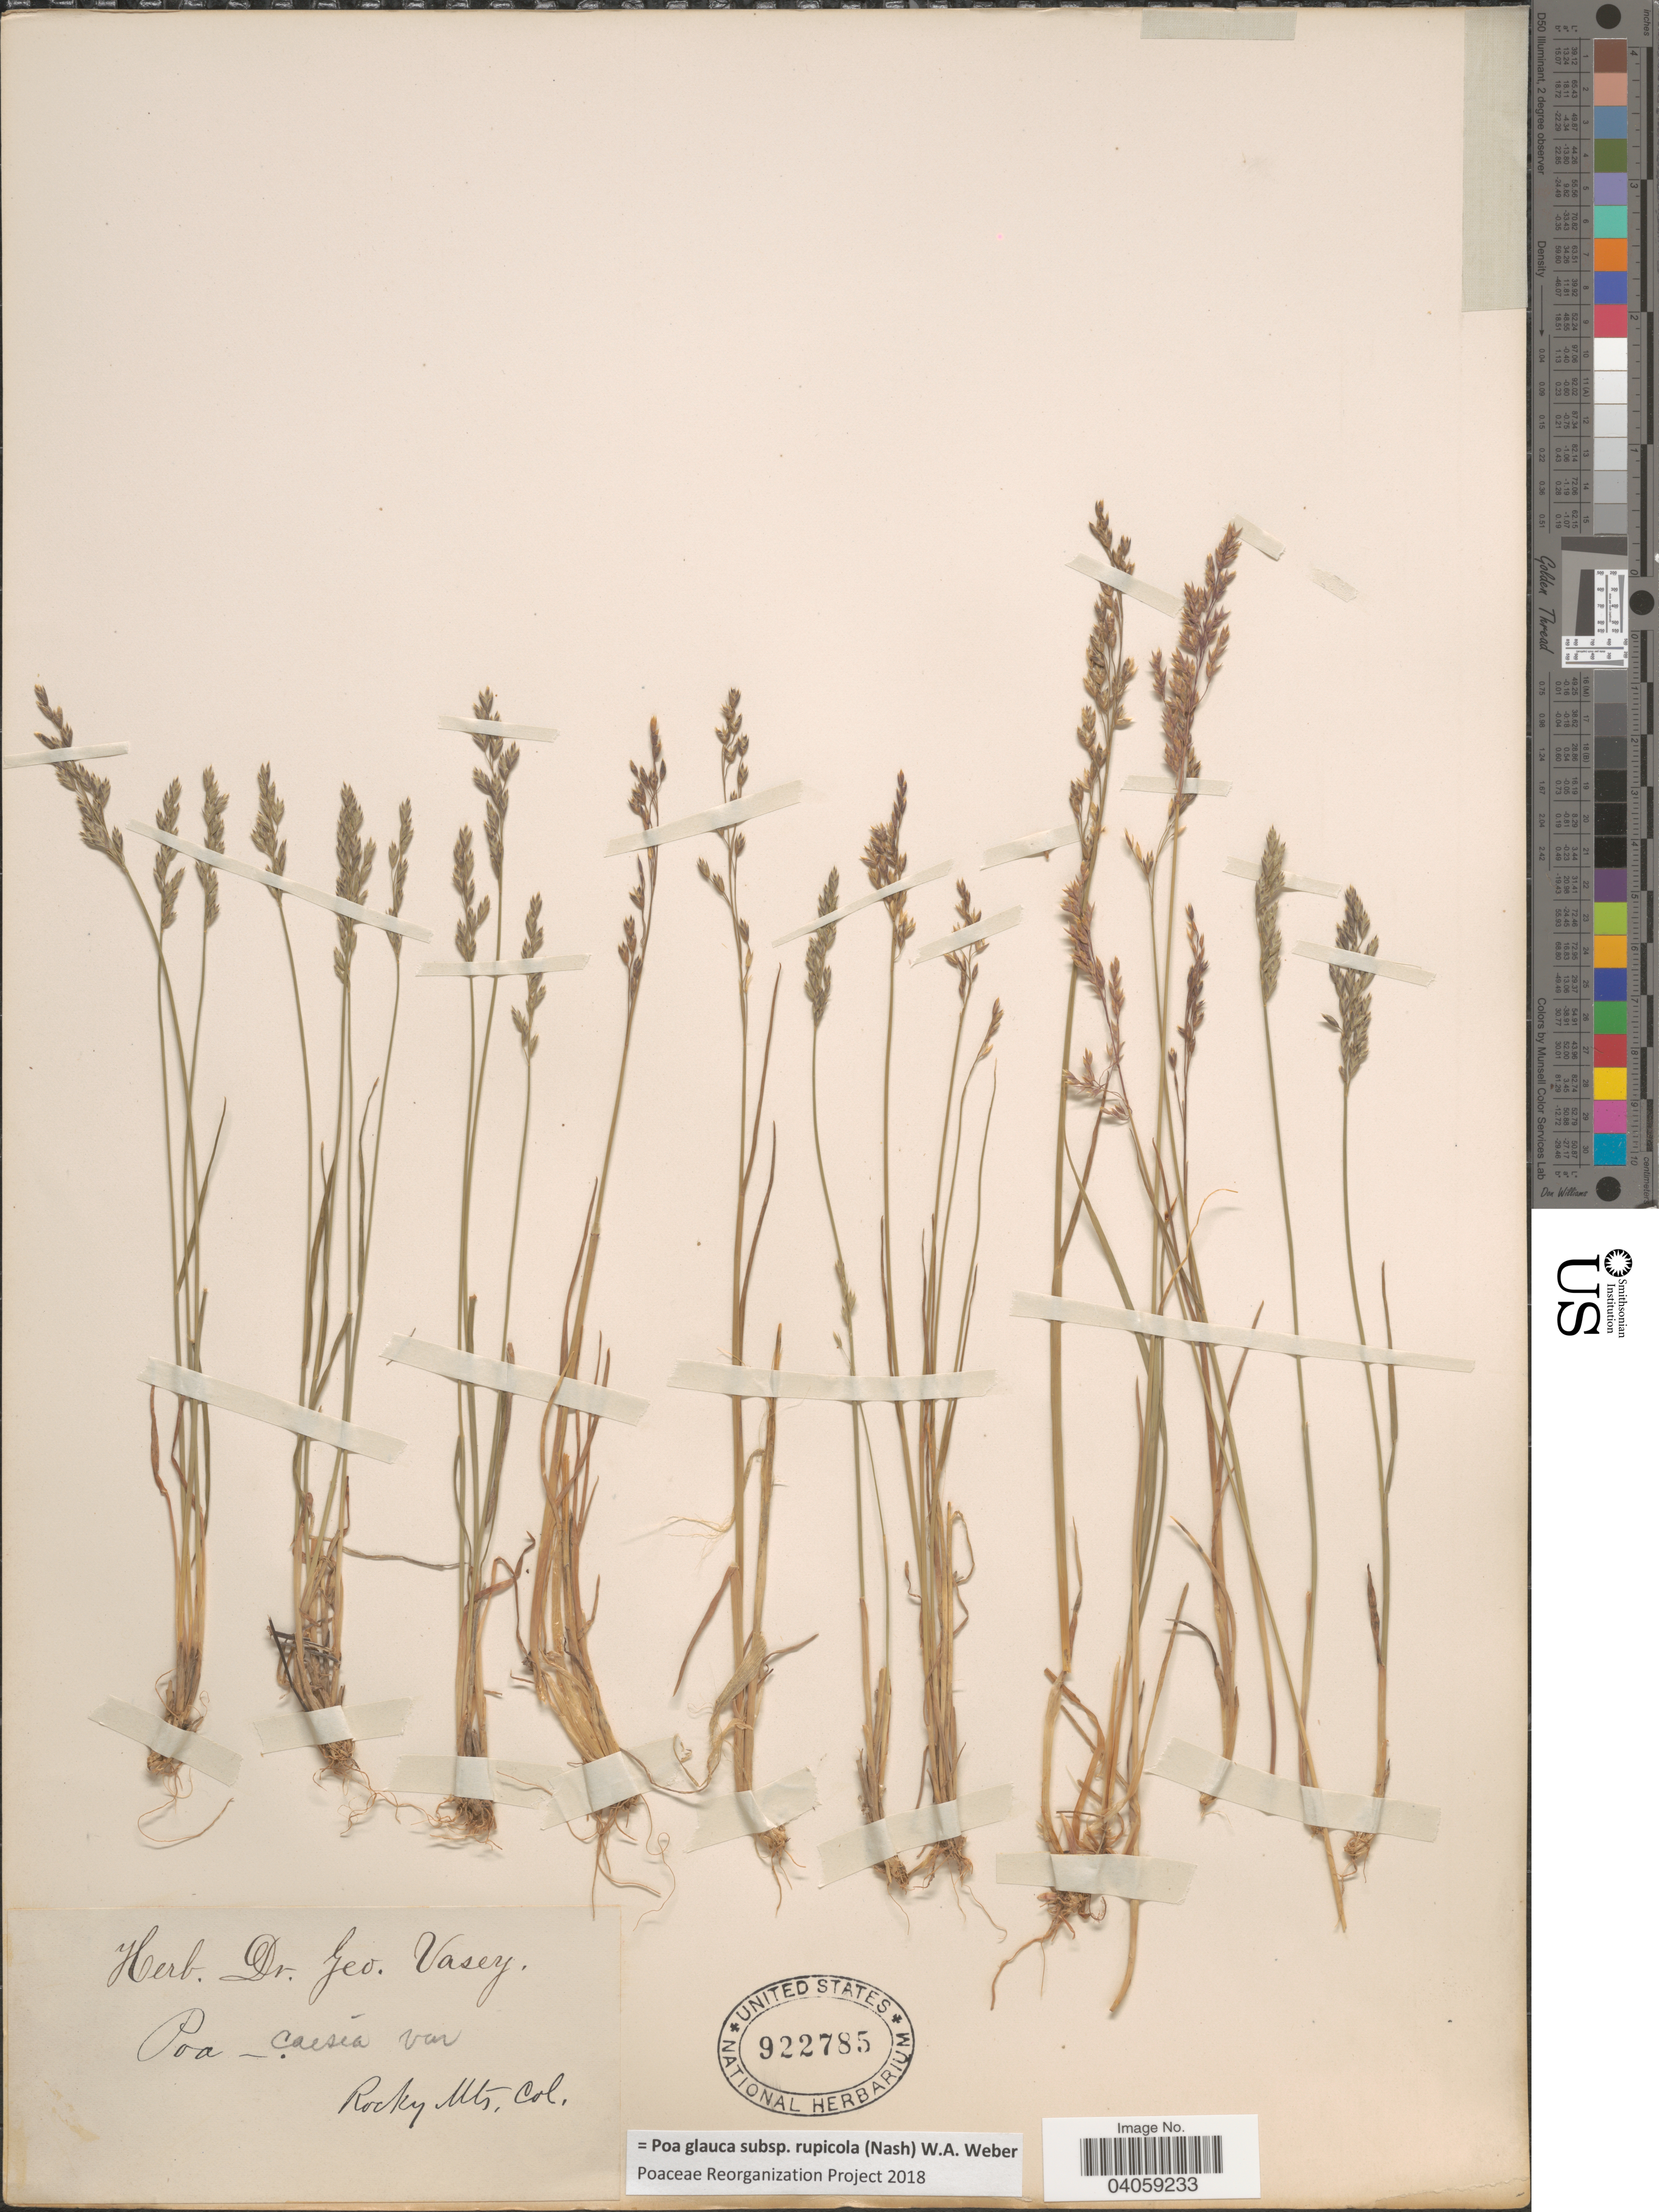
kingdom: Plantae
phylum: Tracheophyta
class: Liliopsida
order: Poales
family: Poaceae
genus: Poa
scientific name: Poa glauca subsp. rupicola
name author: (Nash) W.A. Weber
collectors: ex Herb. Dr. Geo Vasey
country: United States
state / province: Colorado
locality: Rocky Mts.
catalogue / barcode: US 922785